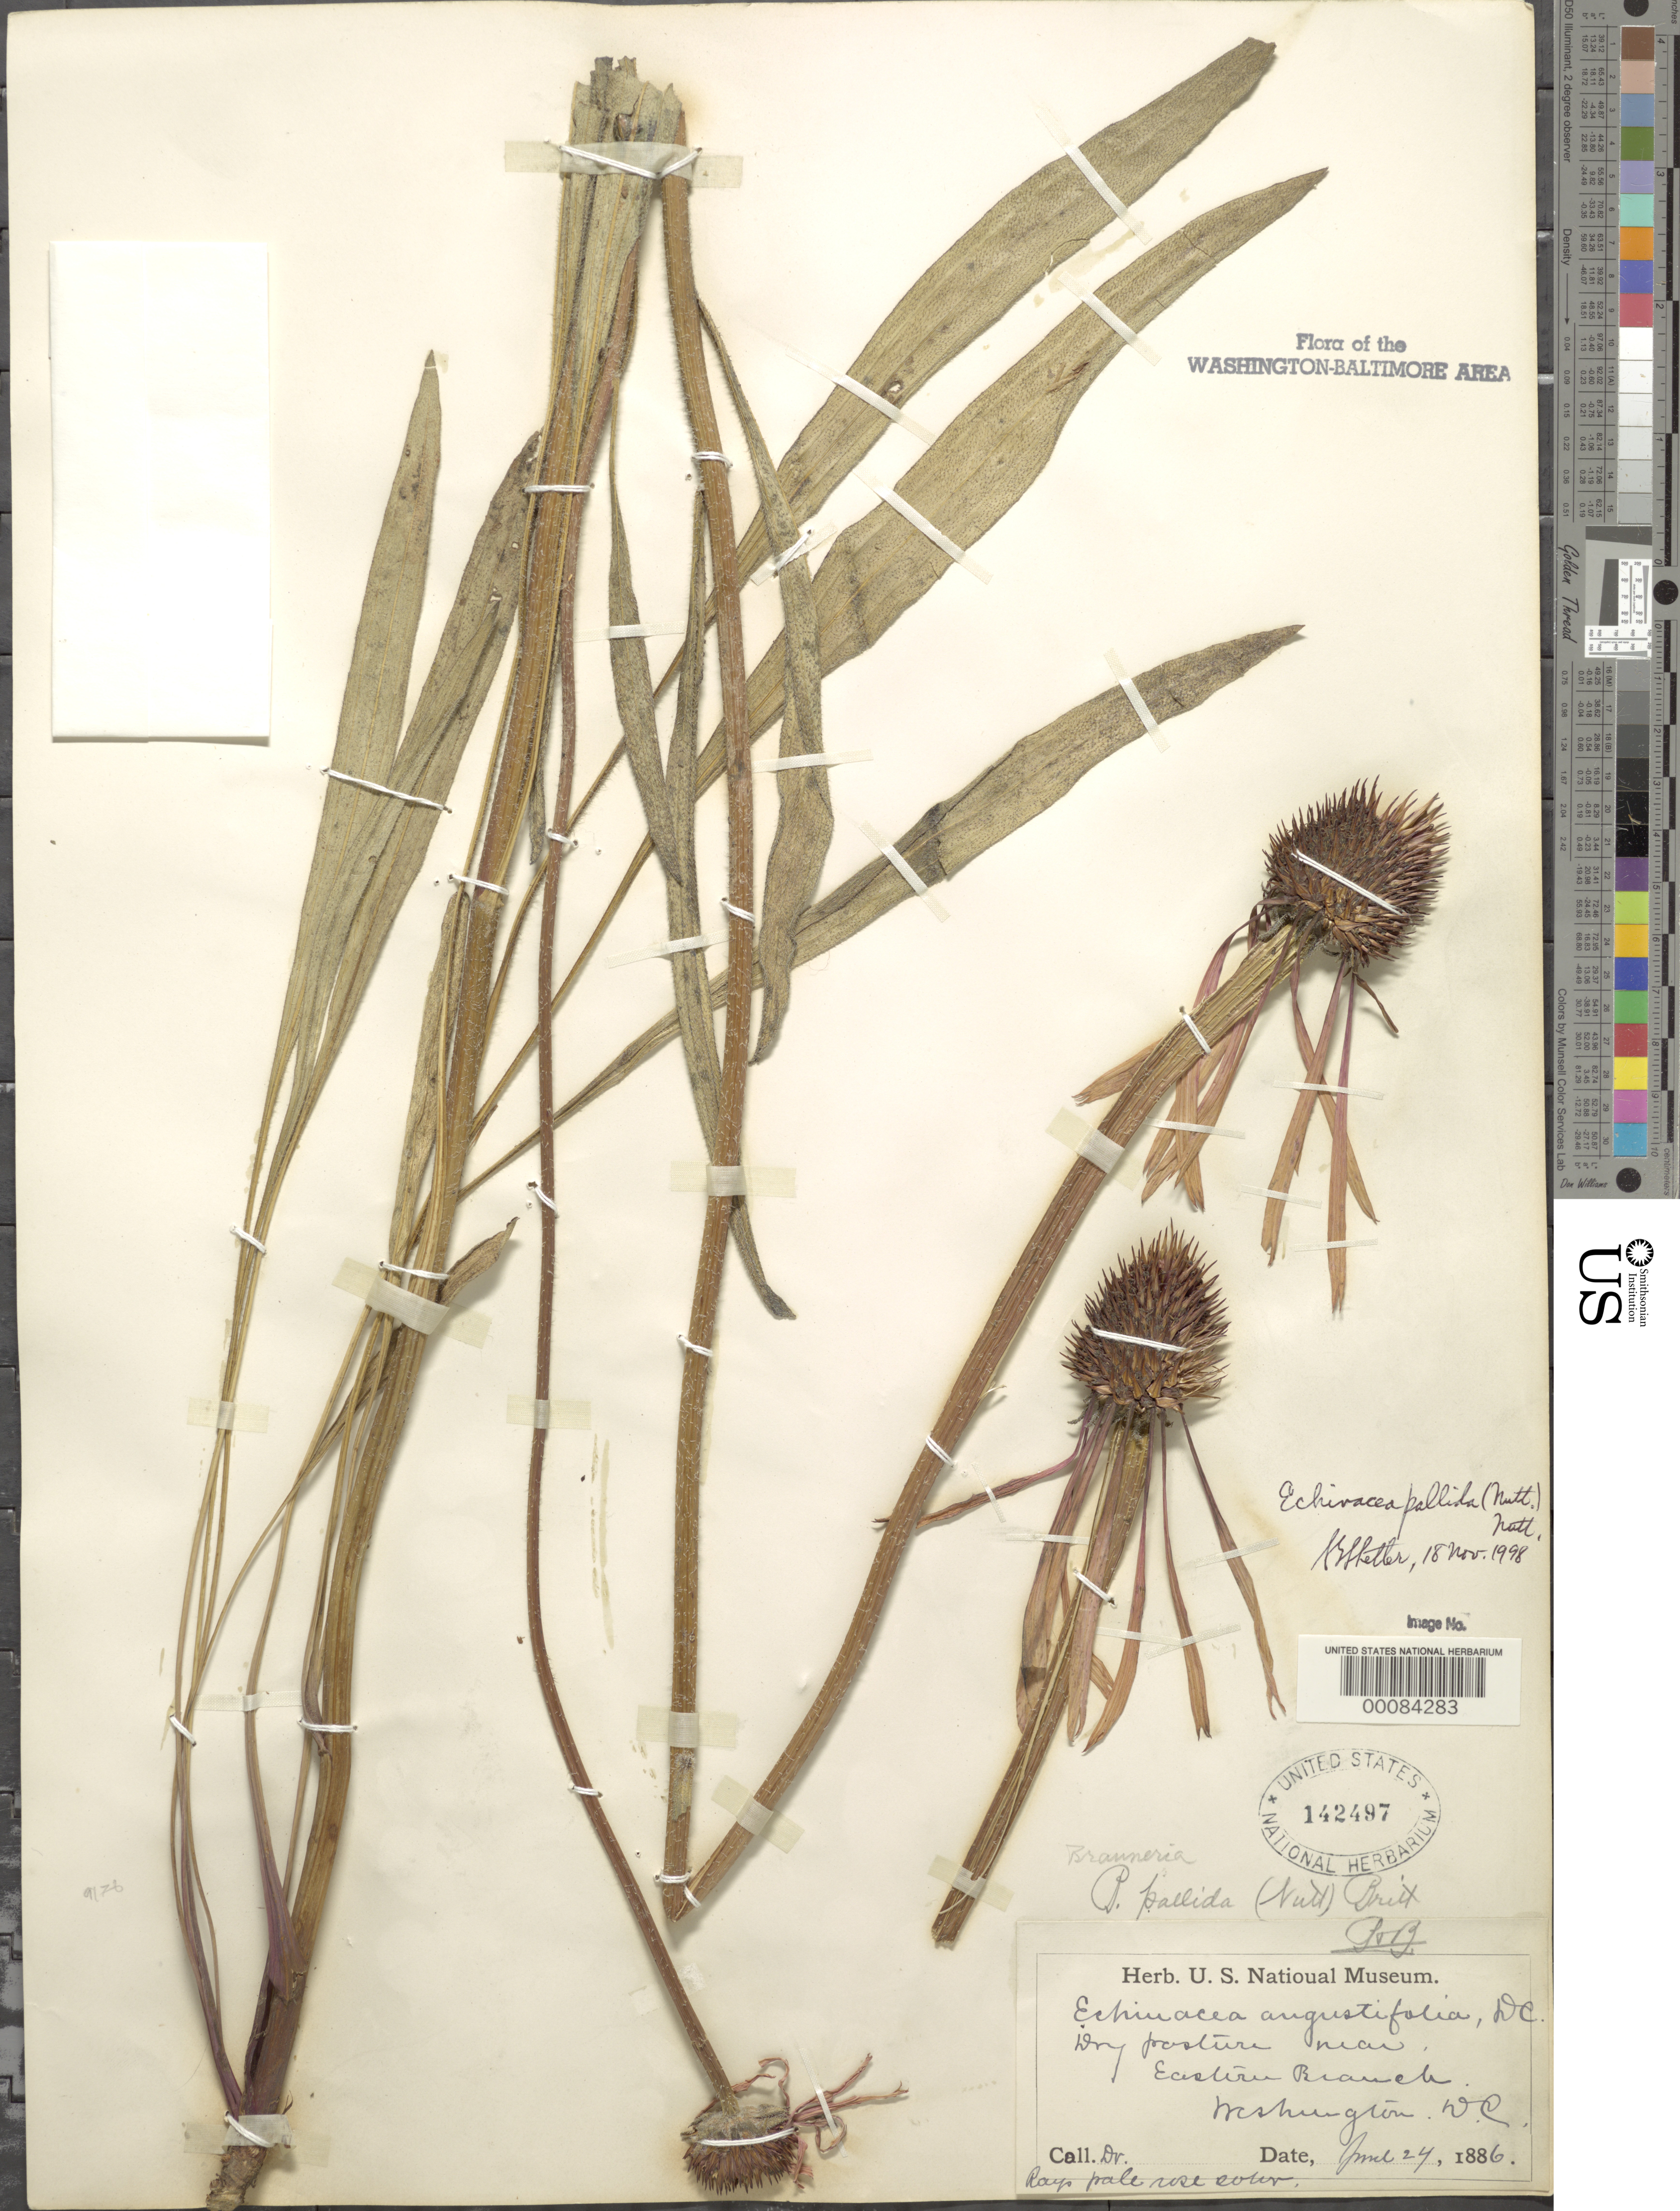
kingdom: Plantae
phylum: Tracheophyta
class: Magnoliopsida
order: Asterales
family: Asteraceae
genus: Echinacea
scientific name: Echinacea pallida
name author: (Nutt.) Nutt.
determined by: Shetler, Stanwyn G., (US), NMNH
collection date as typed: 24 Jun 1886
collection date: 1886-06-24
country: United States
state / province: District of Columbia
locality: Eastern Branch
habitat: Dry pasture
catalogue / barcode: US 142497